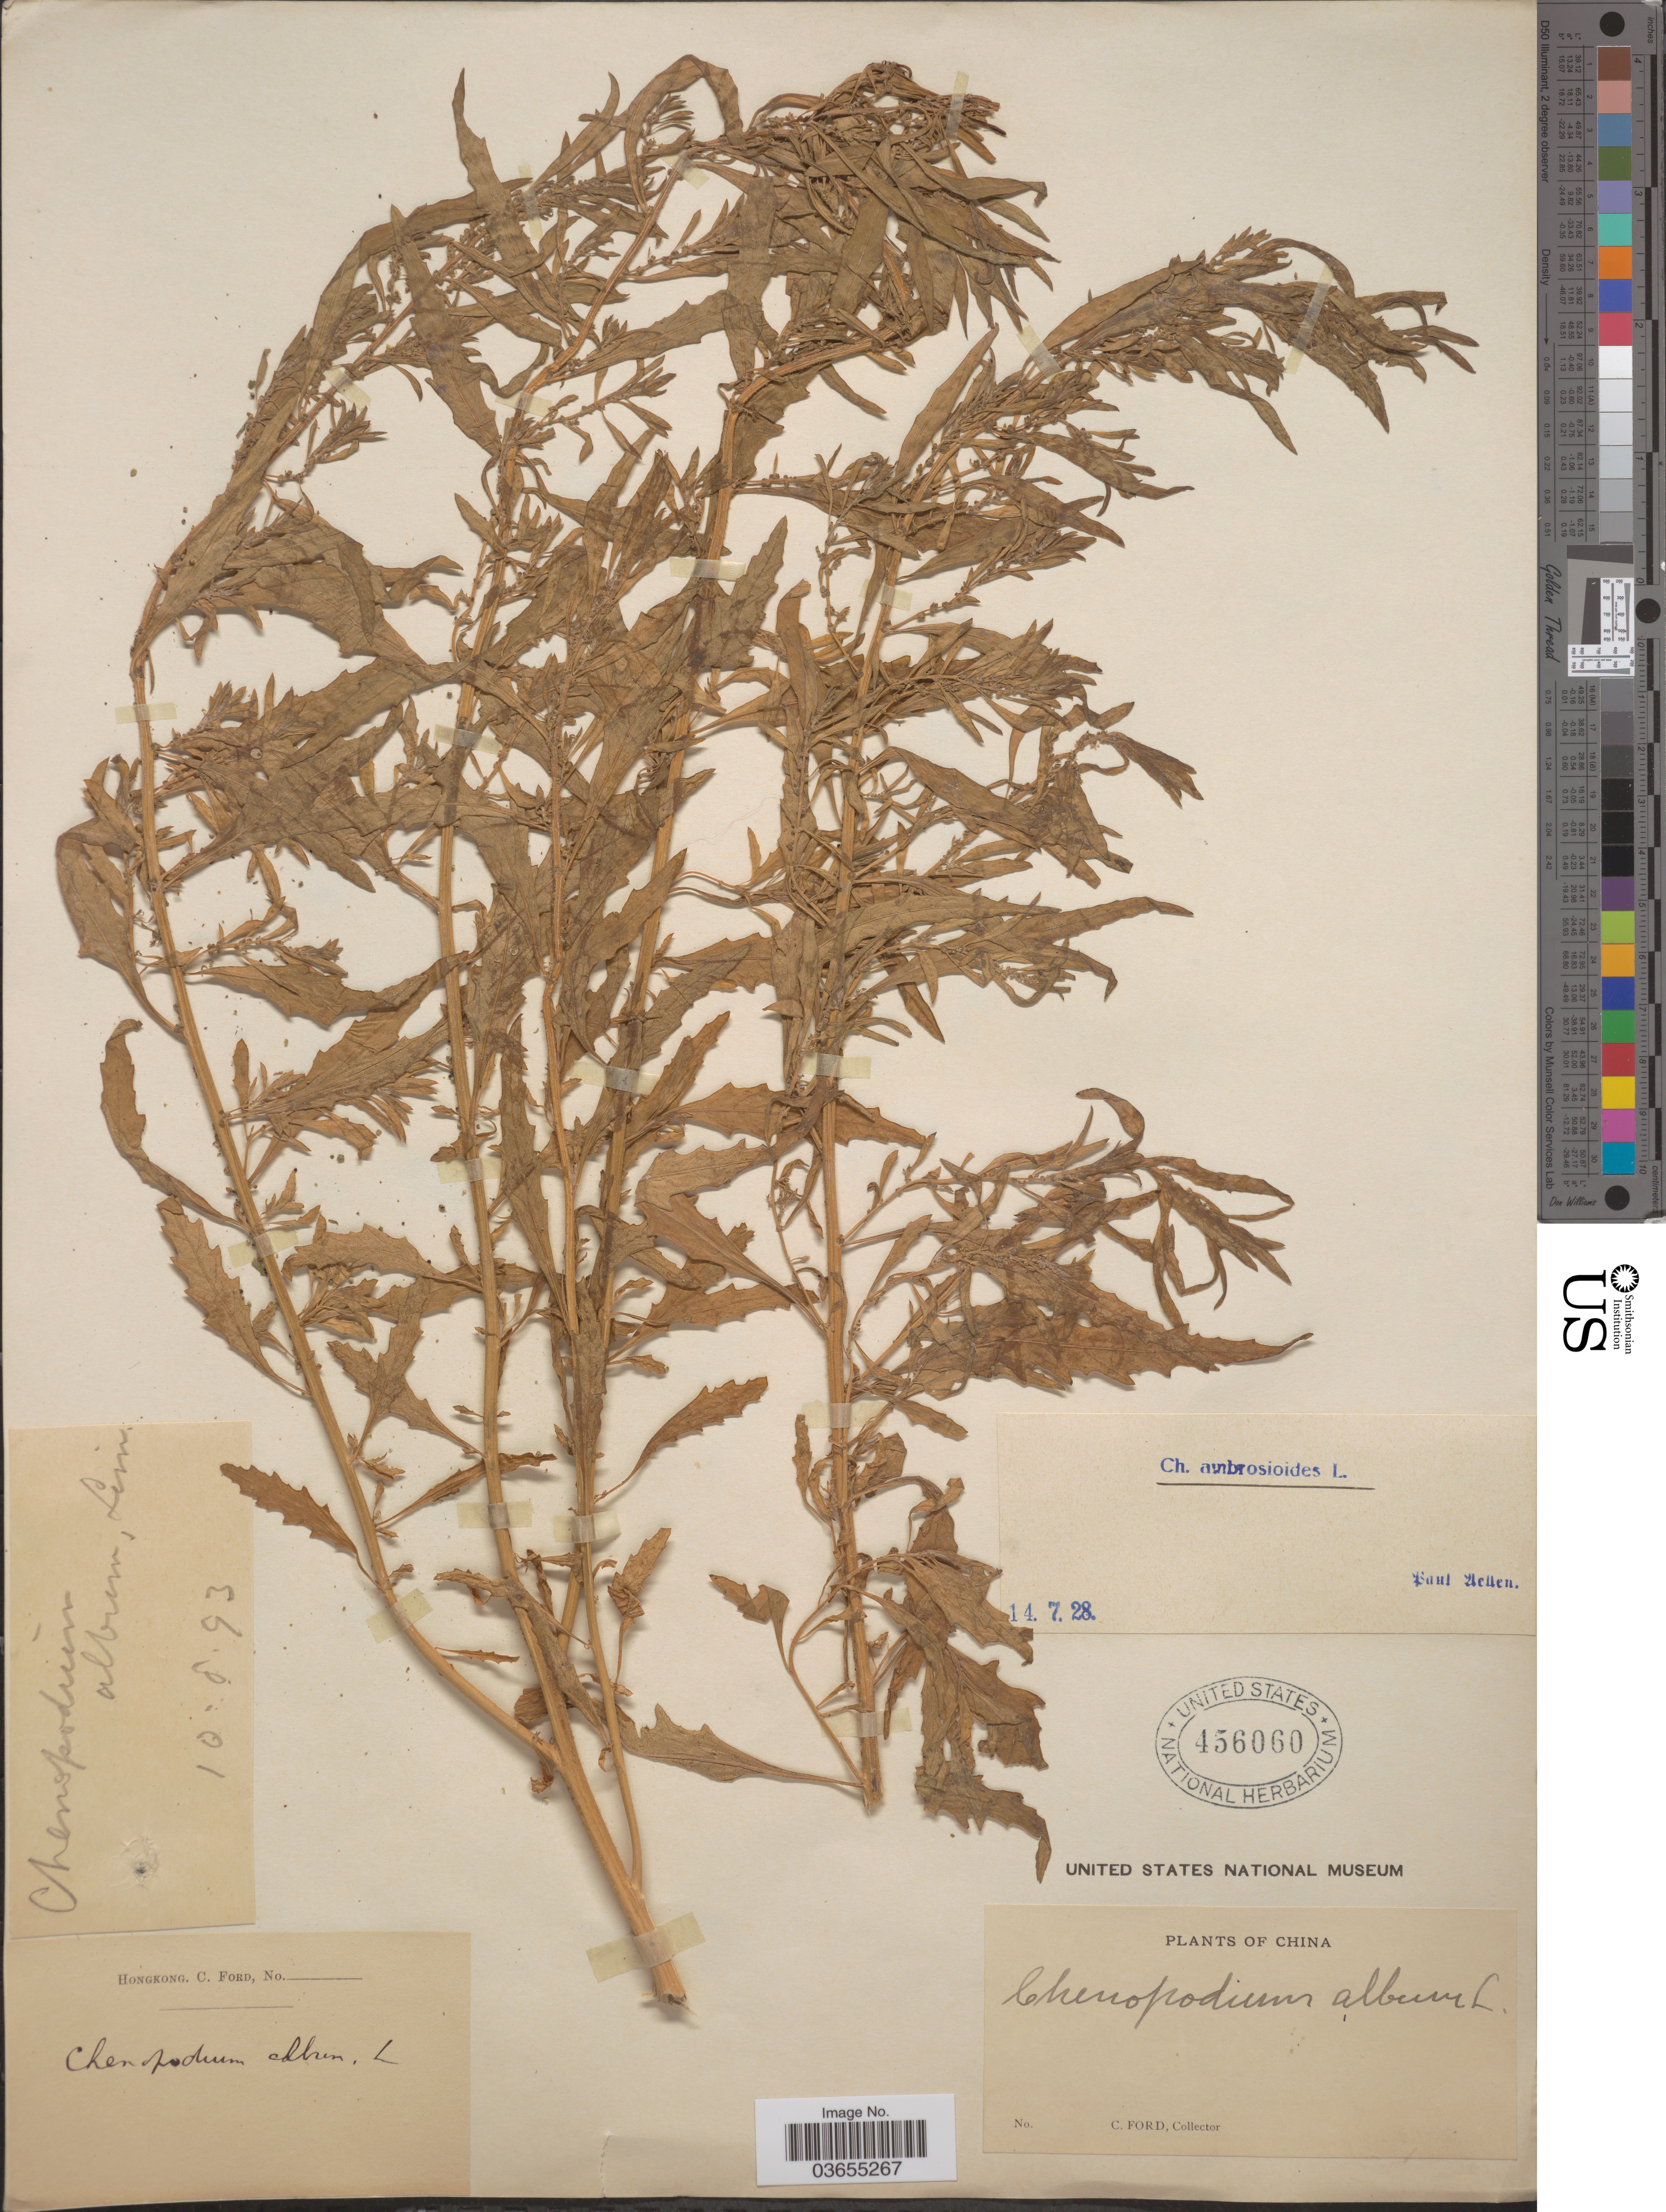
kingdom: Plantae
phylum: Tracheophyta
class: Magnoliopsida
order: Caryophyllales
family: Amaranthaceae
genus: Chenopodium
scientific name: Chenopodium ambrosioides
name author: L.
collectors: C. Ford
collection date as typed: Transcribed d/m/y: 10/8/93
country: China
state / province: Hong Kong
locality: Hongkong.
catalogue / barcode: US 456060